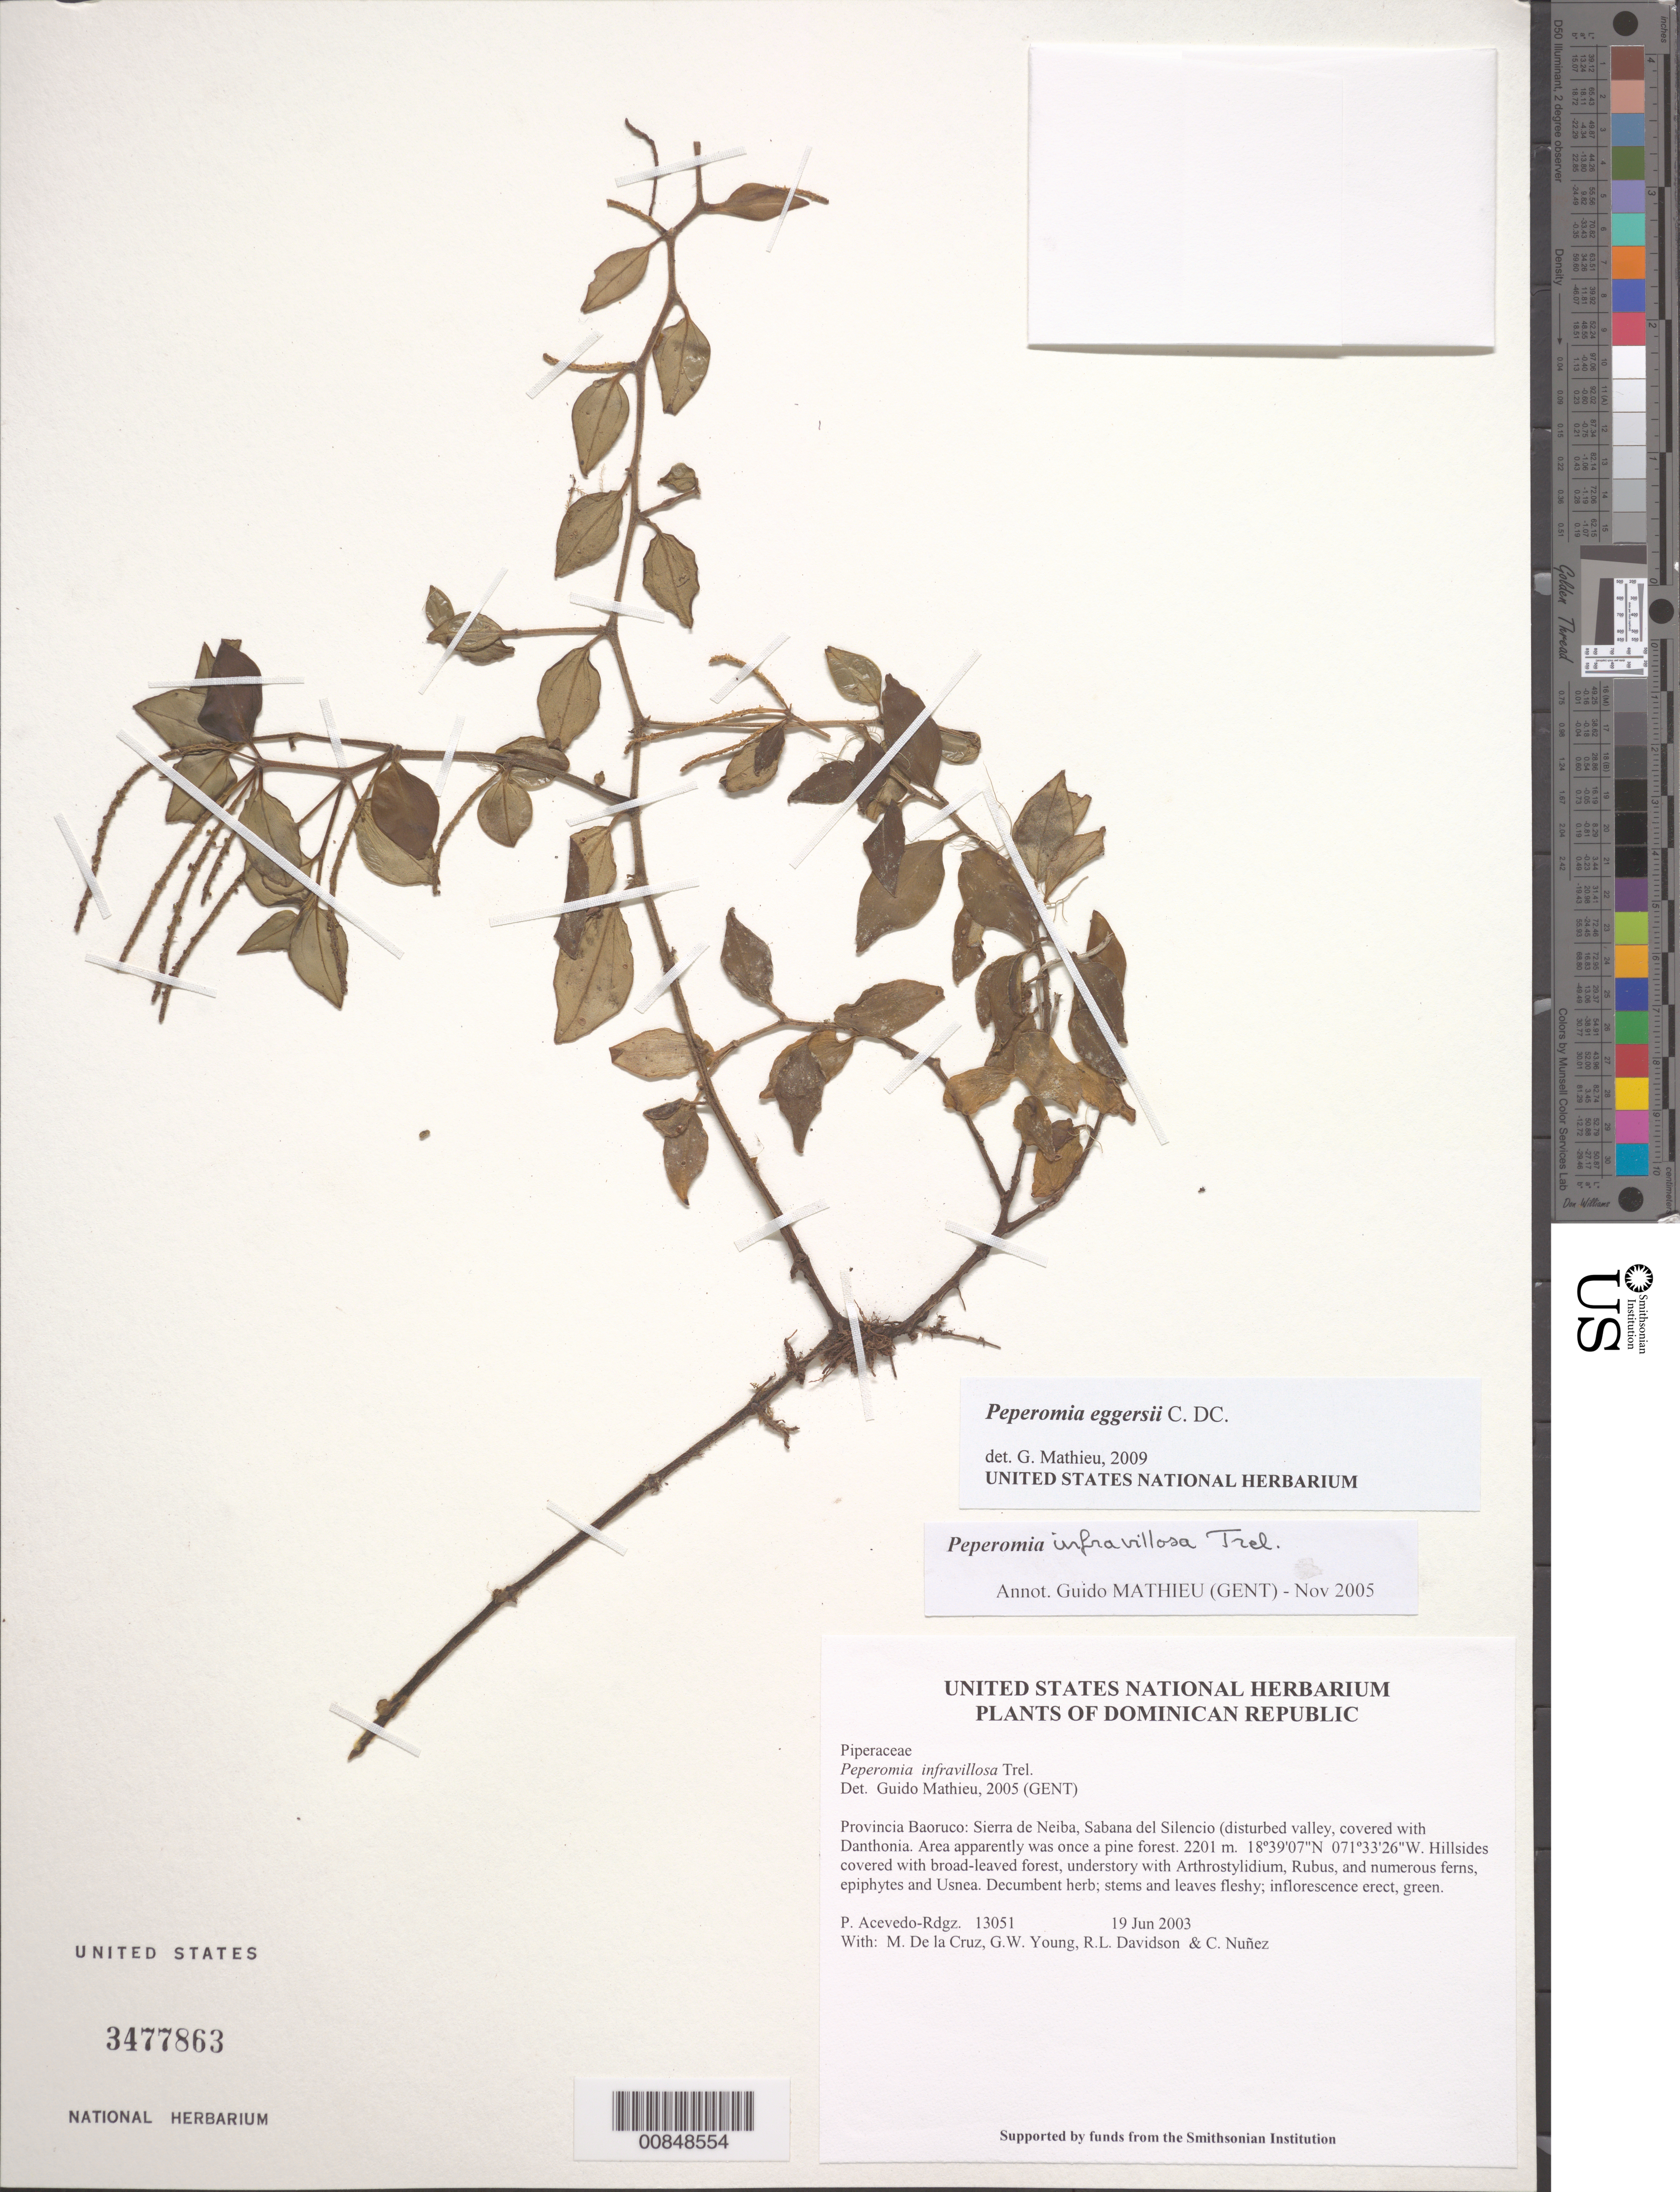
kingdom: Plantae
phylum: Tracheophyta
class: Magnoliopsida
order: Piperales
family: Piperaceae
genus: Peperomia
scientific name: Peperomia eggersii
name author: C. DC.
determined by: Mathieu, Guido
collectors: P. Acevedo-Rodr., M. de la Cruz, J. Rawlins, G. Young, R. Davidson & C. Nunez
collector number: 13051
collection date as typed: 19 Jun 2003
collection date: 2003-06-19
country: Dominican Republic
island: Hispaniola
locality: Provincia Baoruco: Sierra de Neiba, Sabana del Silencio (disturbed valley, covered with Danthonia. Area apparently was once a pine forest.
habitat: Hillsides covered with broad-leaved forest, understory with Arthrostylidium, Rubus, and numerous ferns, epiphytes and Usnea.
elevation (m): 2201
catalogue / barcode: US 3477863